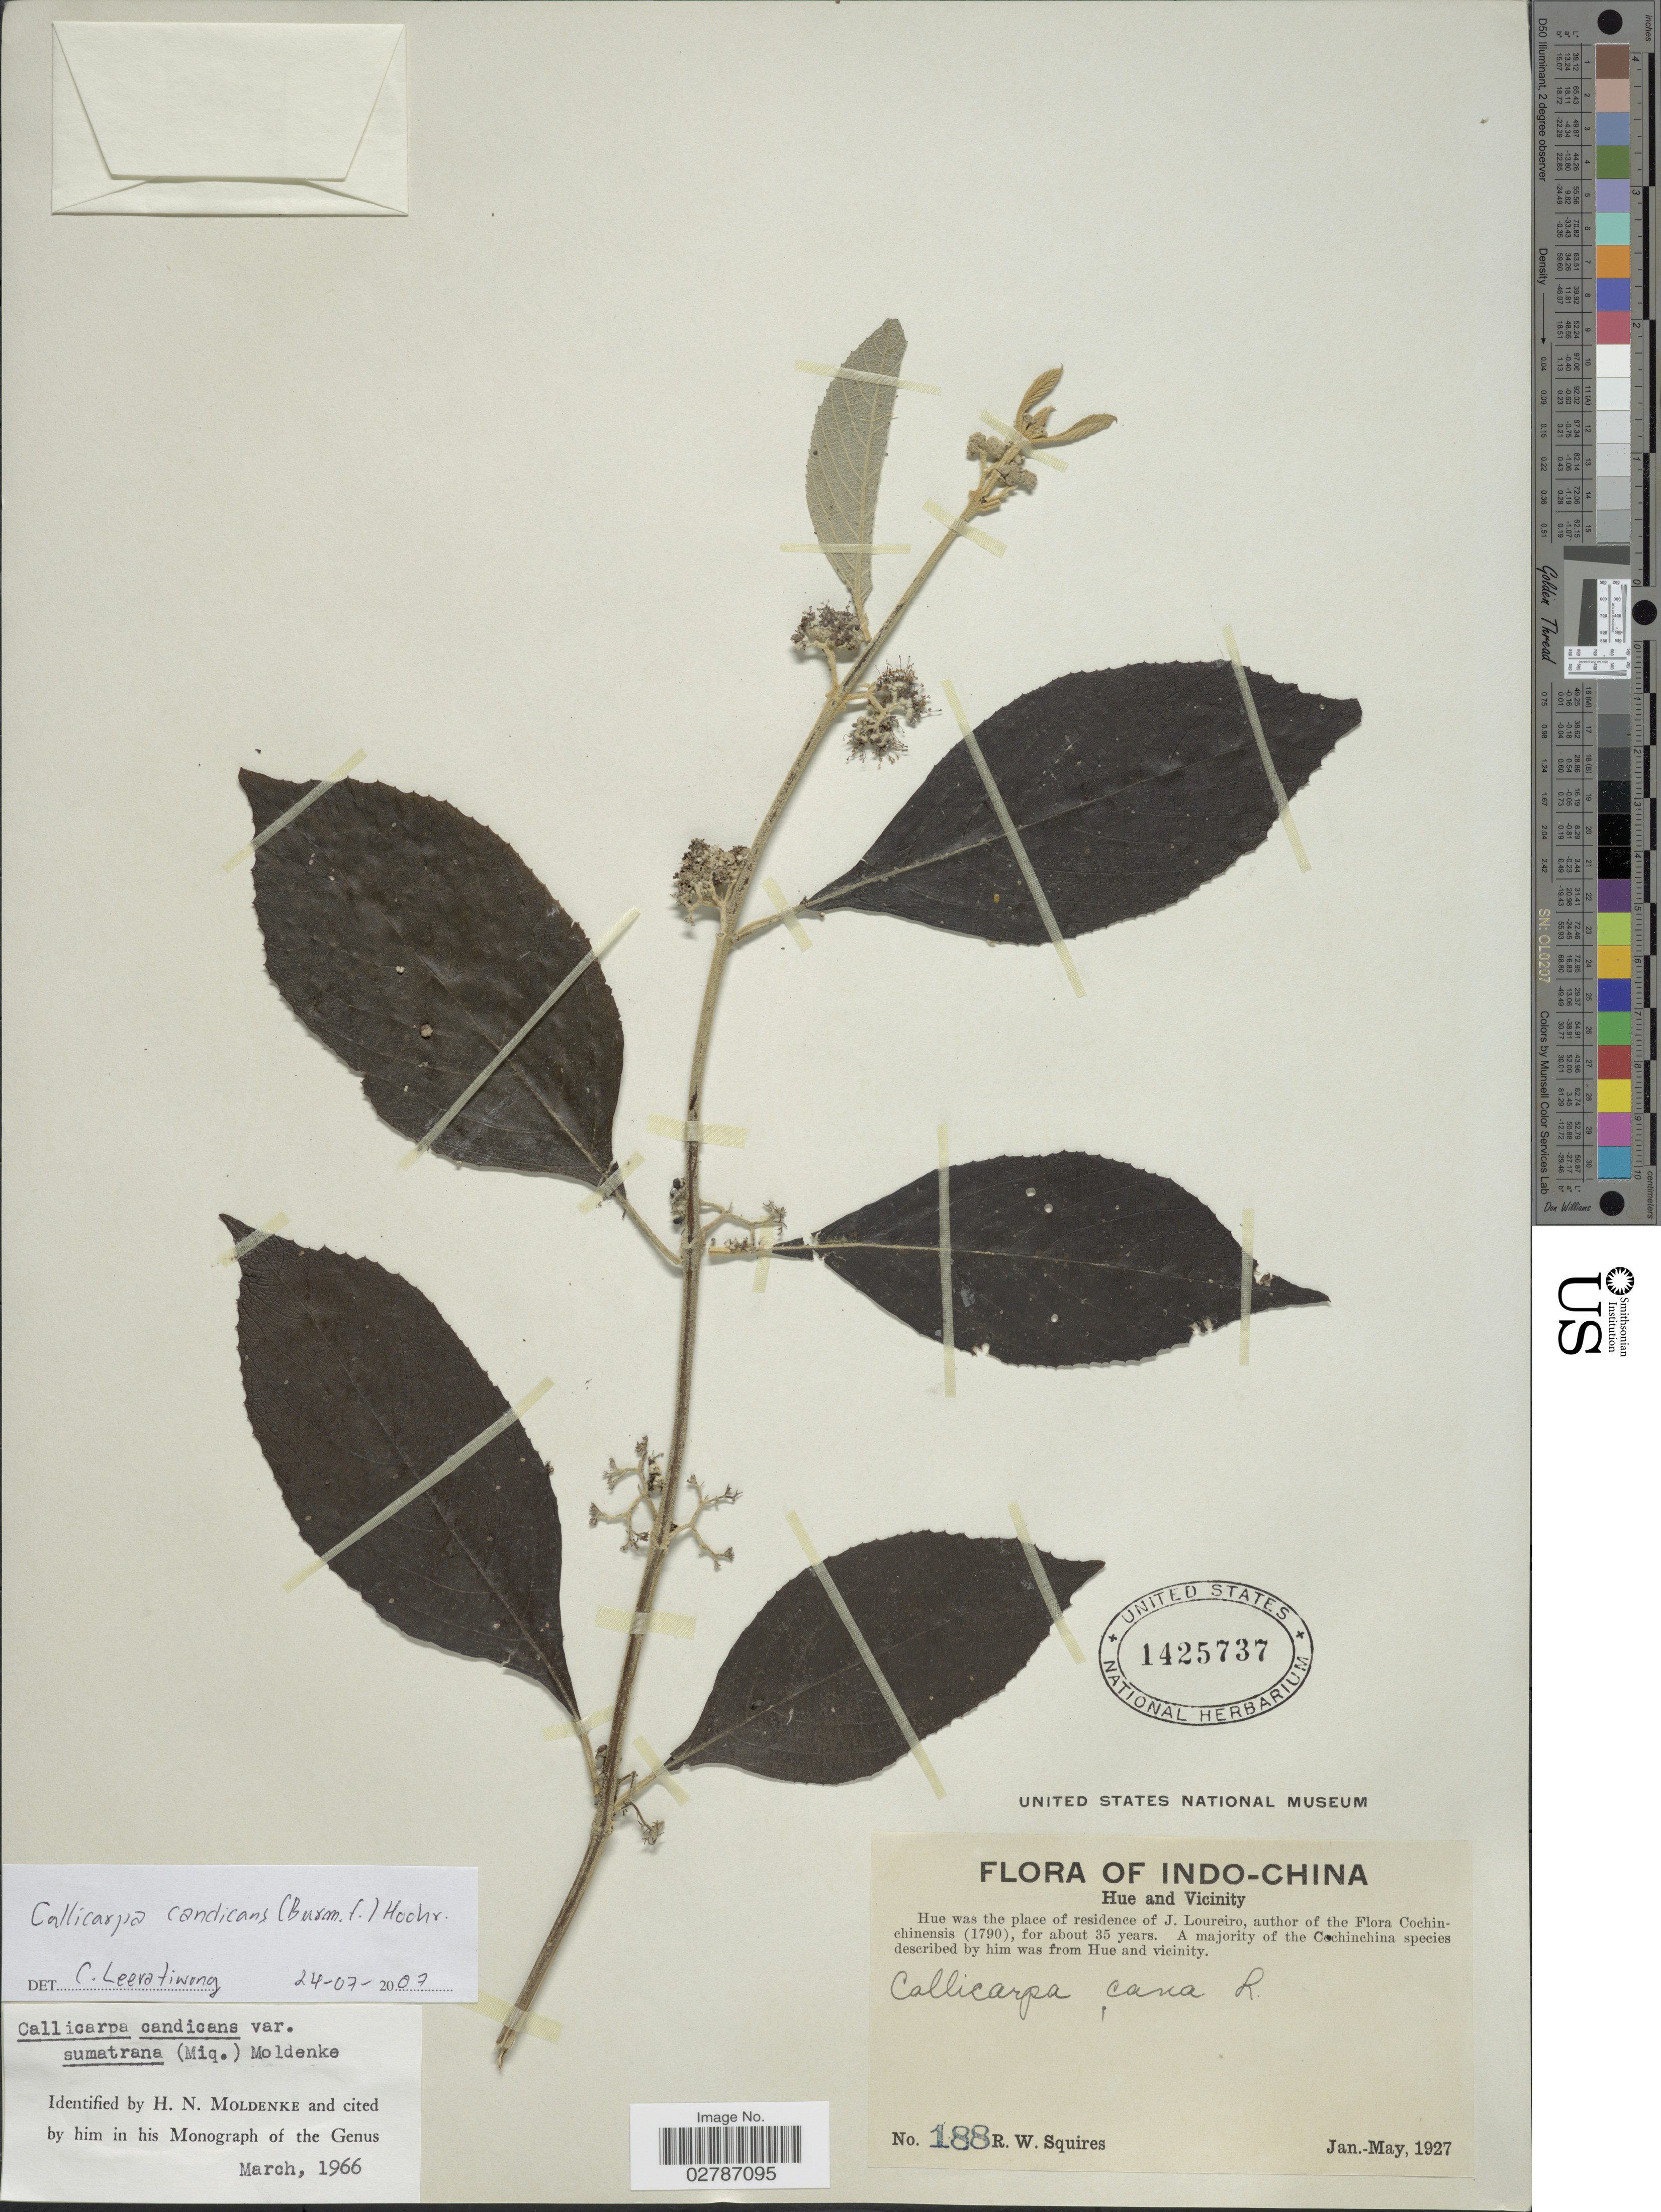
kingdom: Plantae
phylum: Tracheophyta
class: Magnoliopsida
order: Lamiales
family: Lamiaceae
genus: Callicarpa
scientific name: Callicarpa candicans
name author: (Burm. f.) Hochr.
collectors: R. Squires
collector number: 188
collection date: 1927-01/1927-05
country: Vietnam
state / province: Thua Thien-Hue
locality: Indo-China. Hue and vicinity.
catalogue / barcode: US 1425737